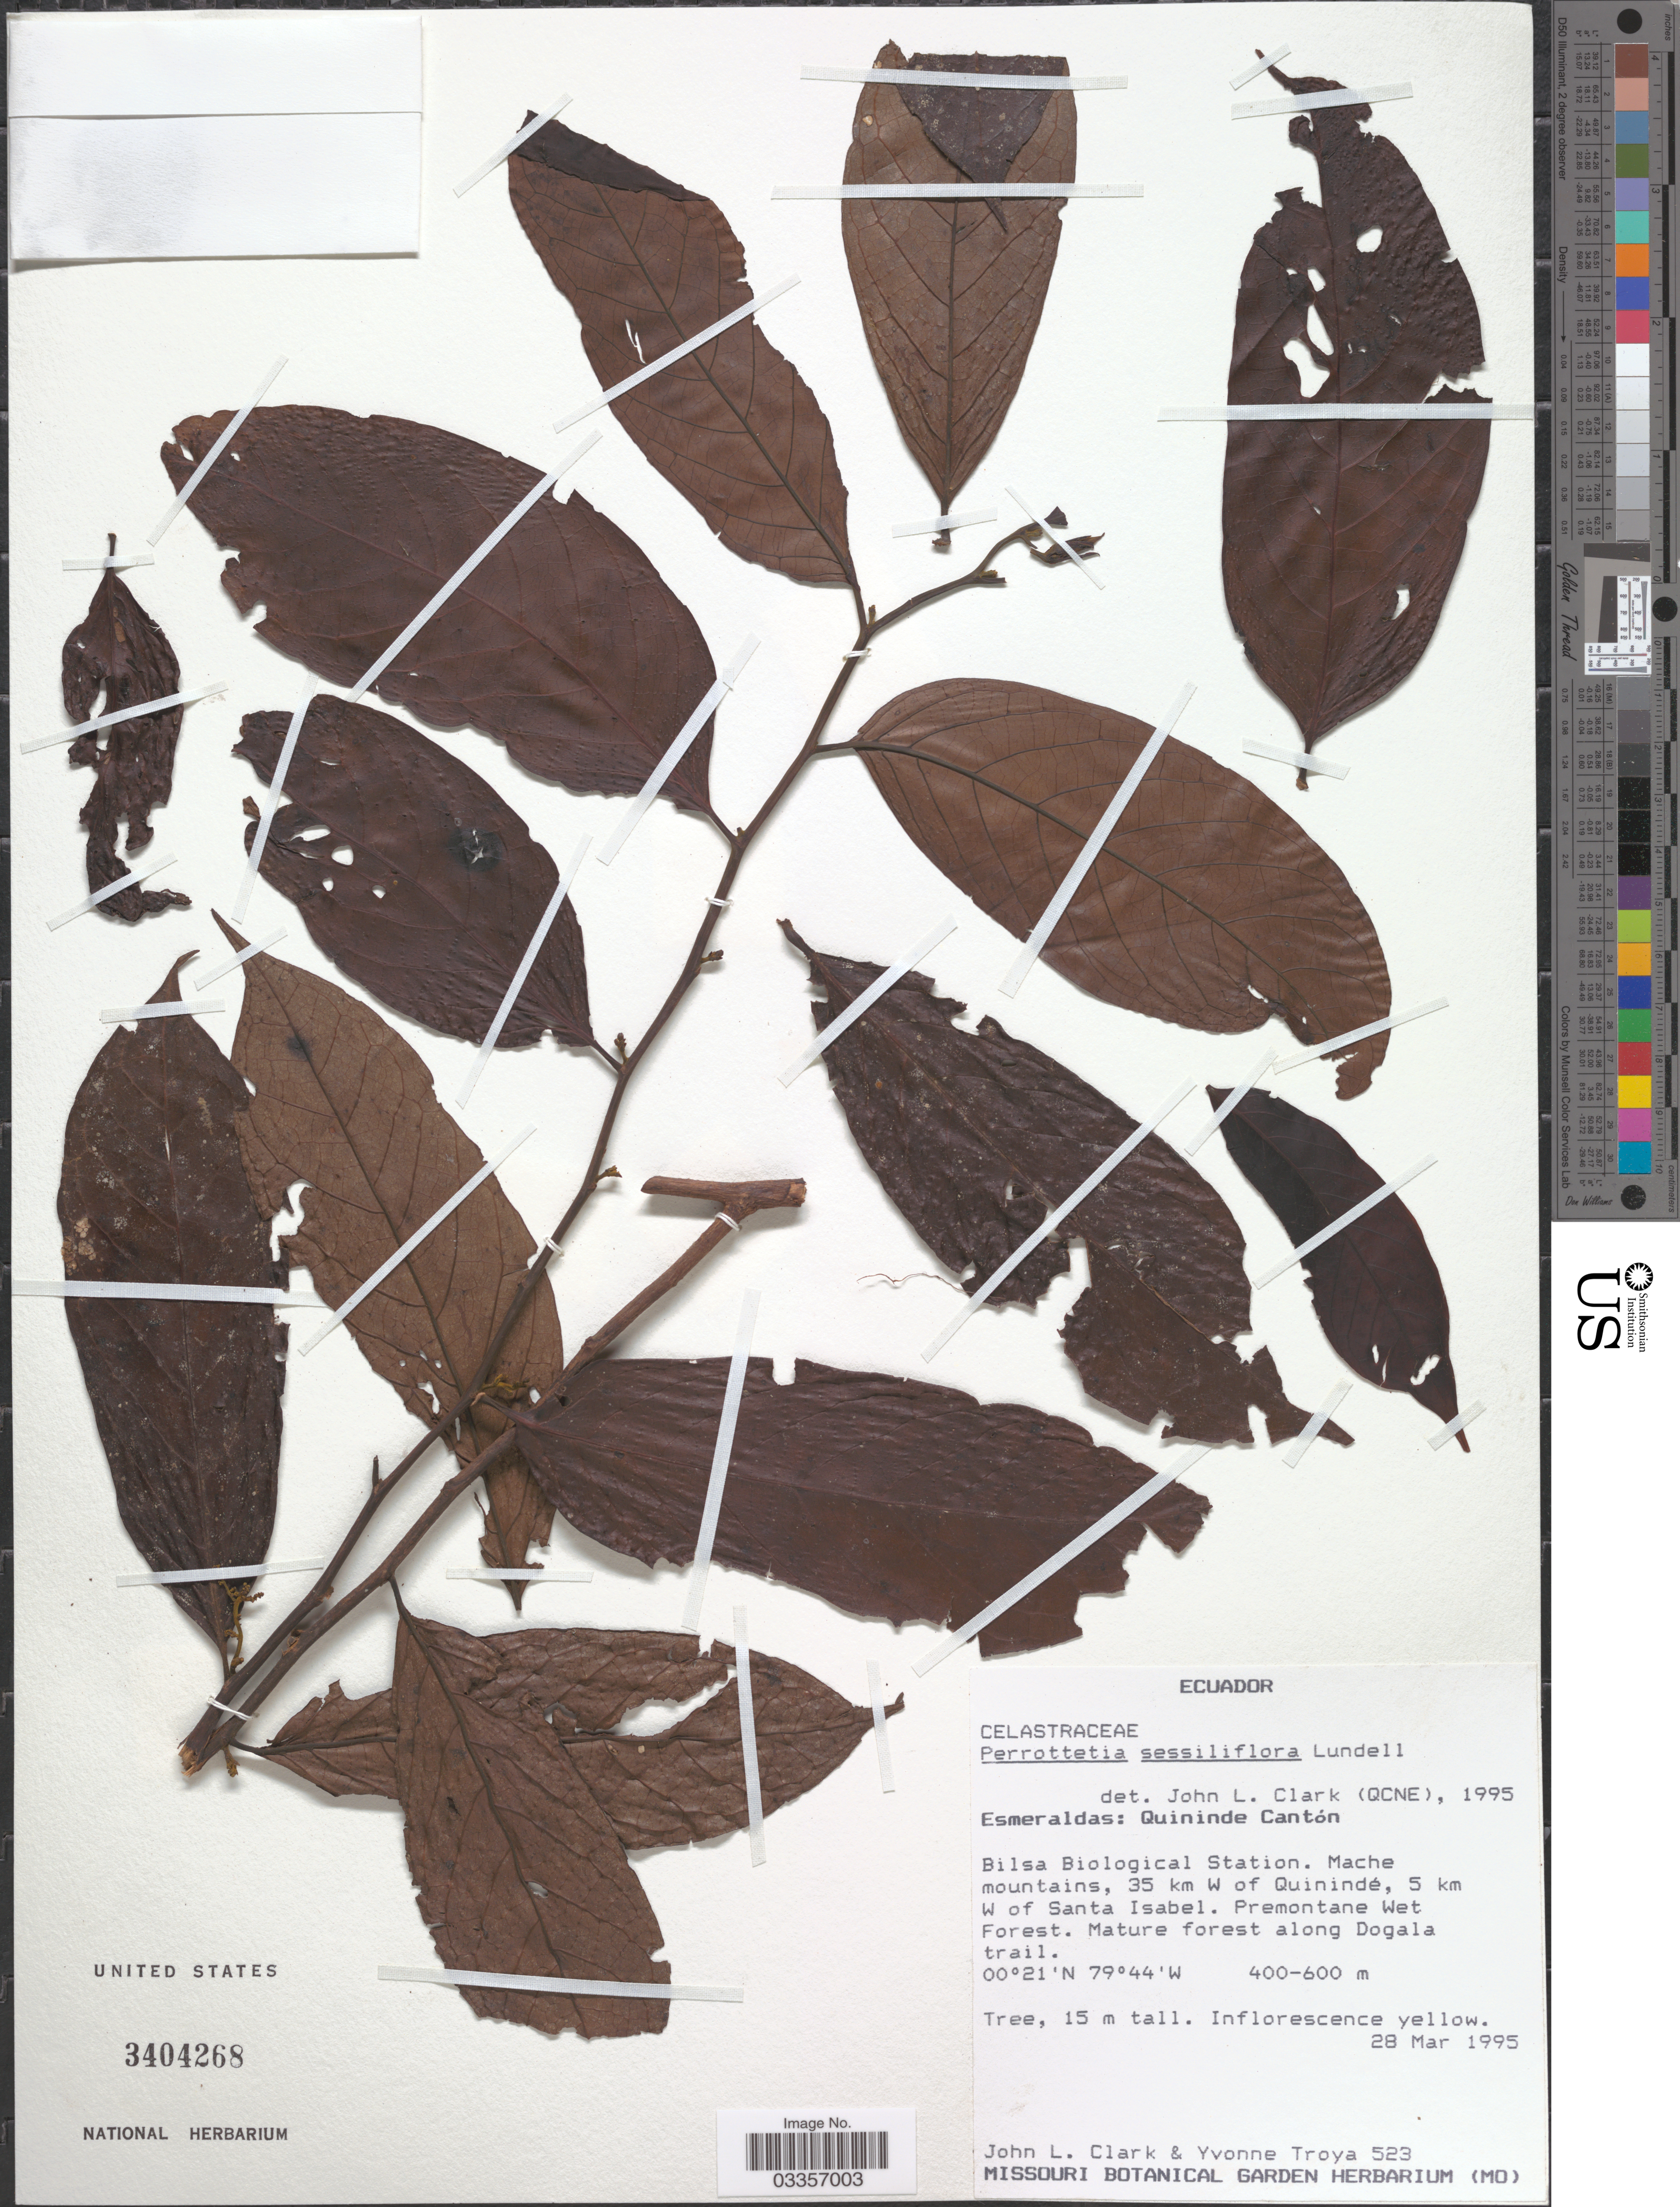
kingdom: Plantae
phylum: Tracheophyta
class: Magnoliopsida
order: Huerteales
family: Dipentodontaceae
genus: Perrottetia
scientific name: Perrottetia sessiliflora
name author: Lundell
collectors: J. L. Clark & Y. Troya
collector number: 523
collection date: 1995-03-28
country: Ecuador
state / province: Esmeraldas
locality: Quininde Cantón. Bilsa Biological Station. Mache mountains, 35 km W of Quinindé, 5 km W of Santa Isabel. Mature forest along Dogala trail.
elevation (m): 400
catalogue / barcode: US 3404268